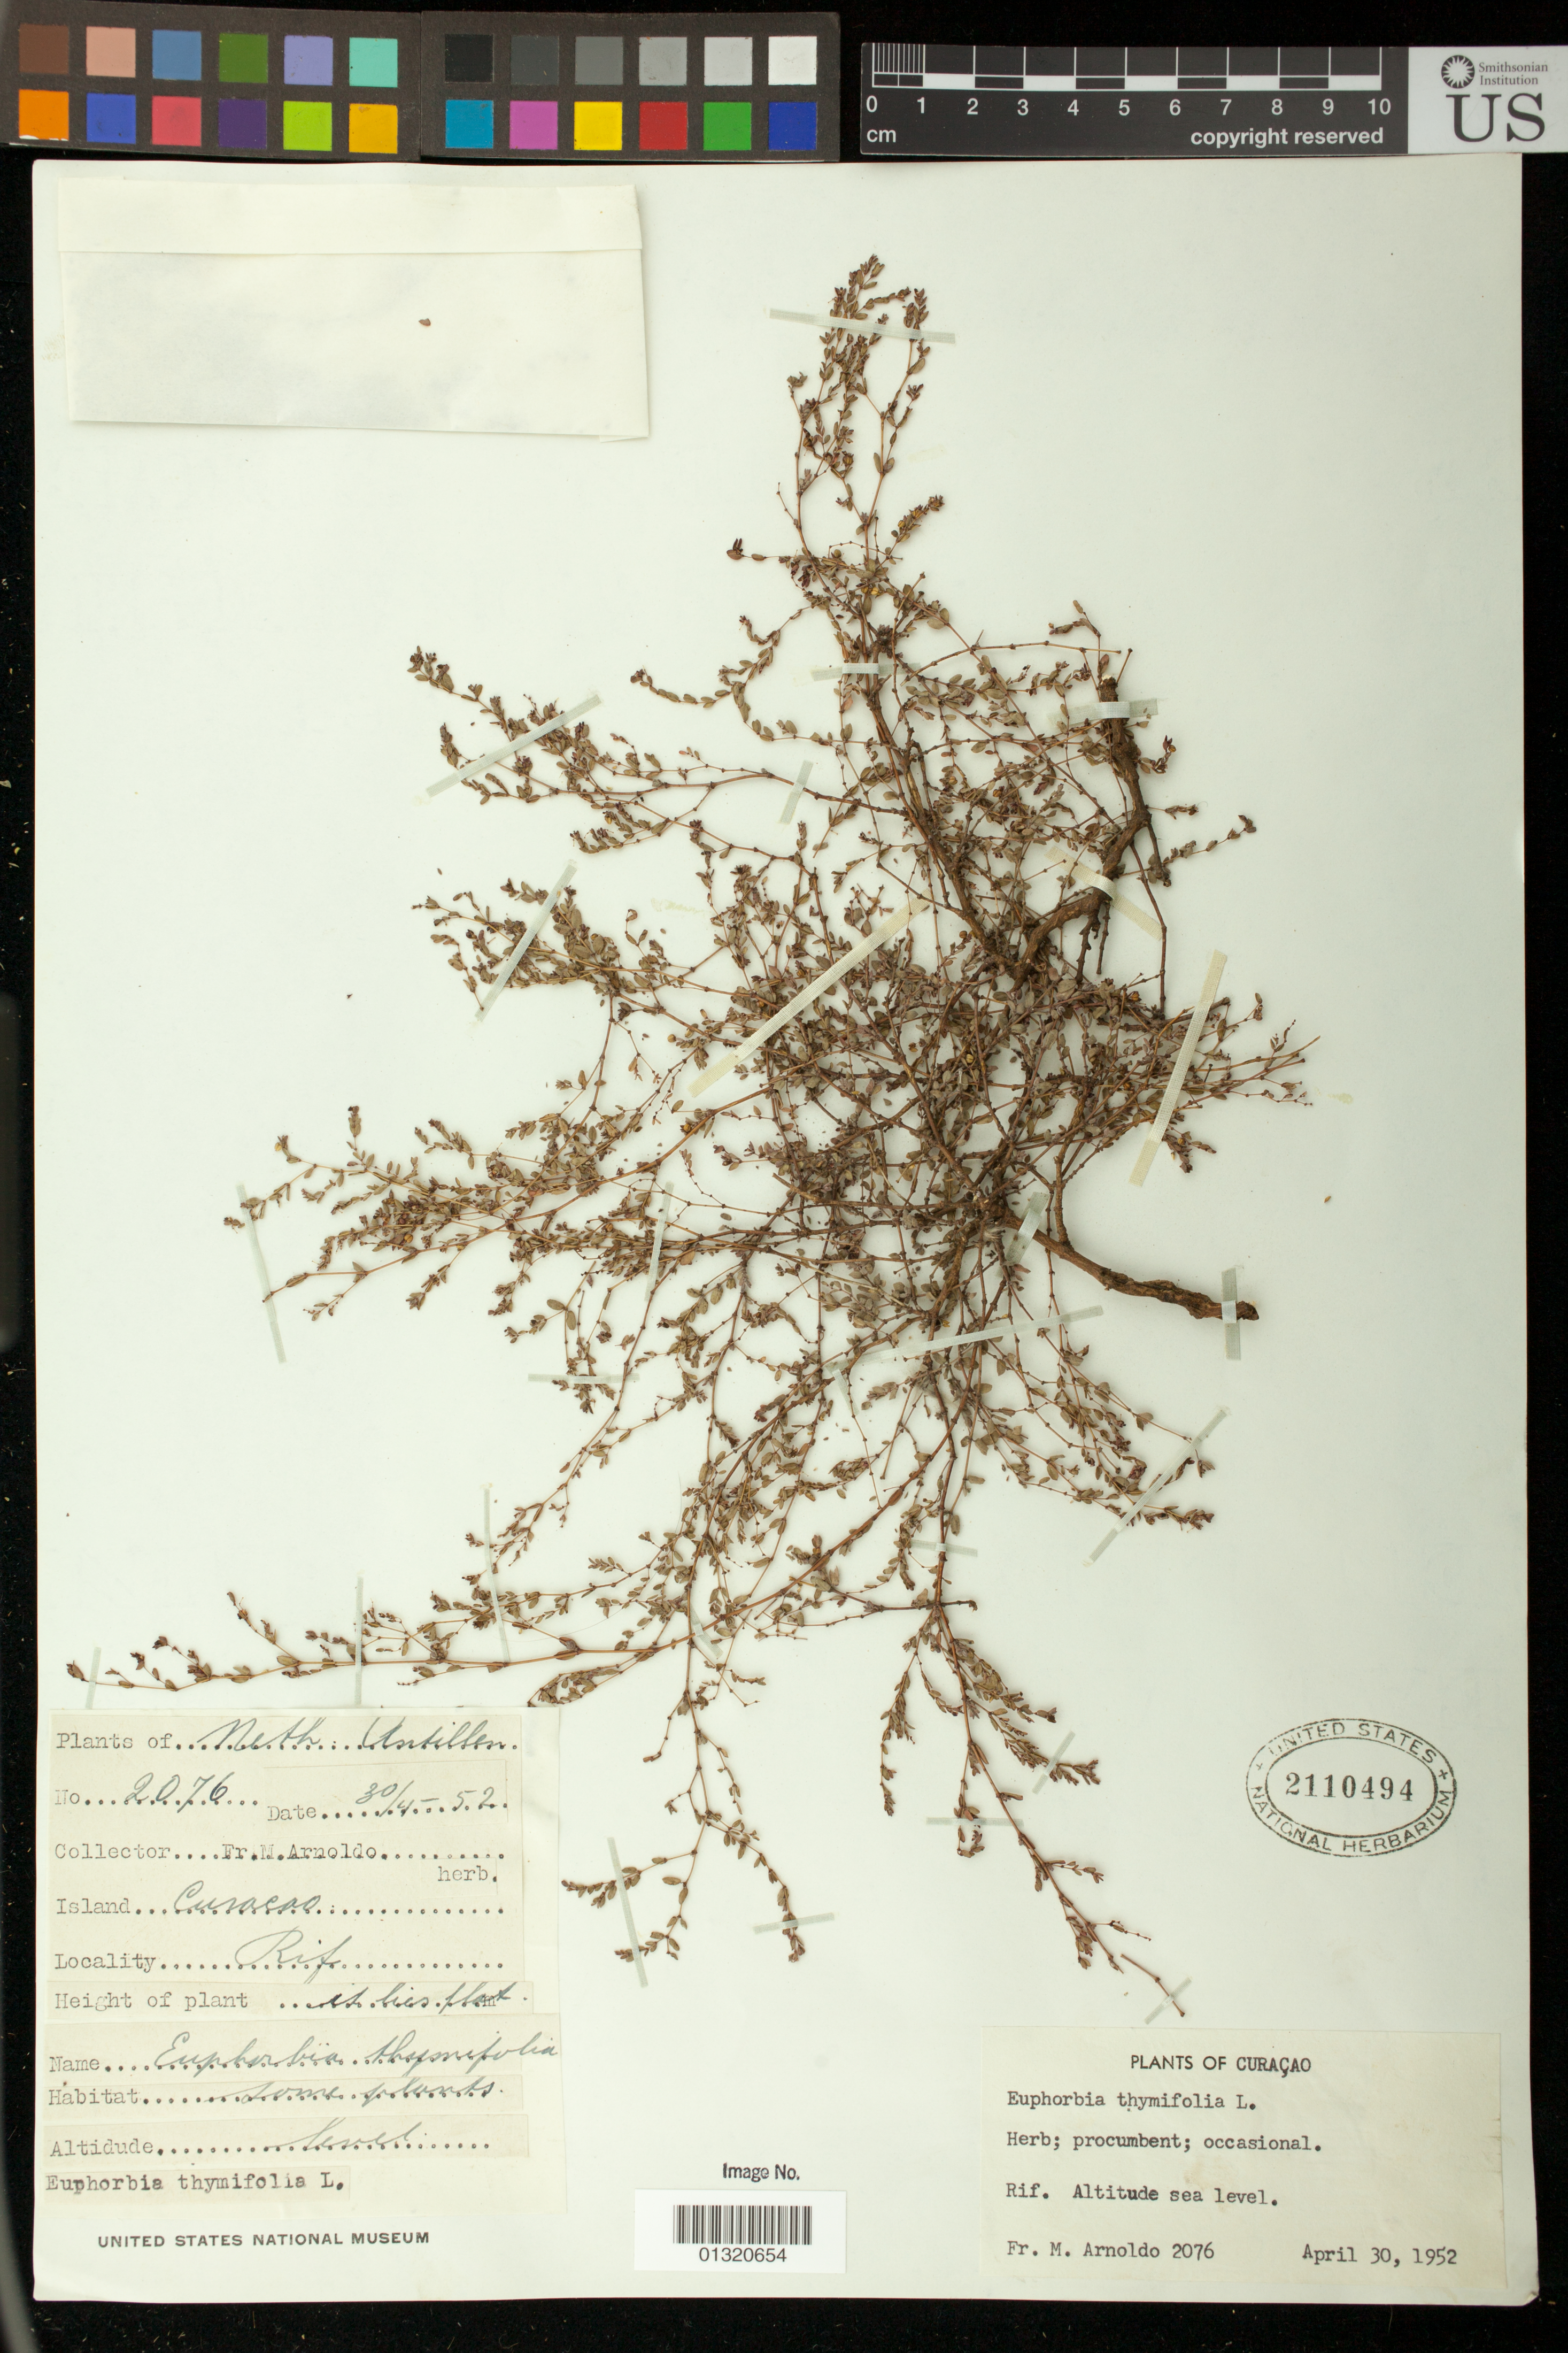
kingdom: Plantae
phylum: Tracheophyta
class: Magnoliopsida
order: Malpighiales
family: Euphorbiaceae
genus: Euphorbia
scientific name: Euphorbia thymifolia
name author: L.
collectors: F. Arnoldo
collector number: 2076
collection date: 1952-04-30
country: Curaçao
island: Curaçao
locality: Rif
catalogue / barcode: US 2110494